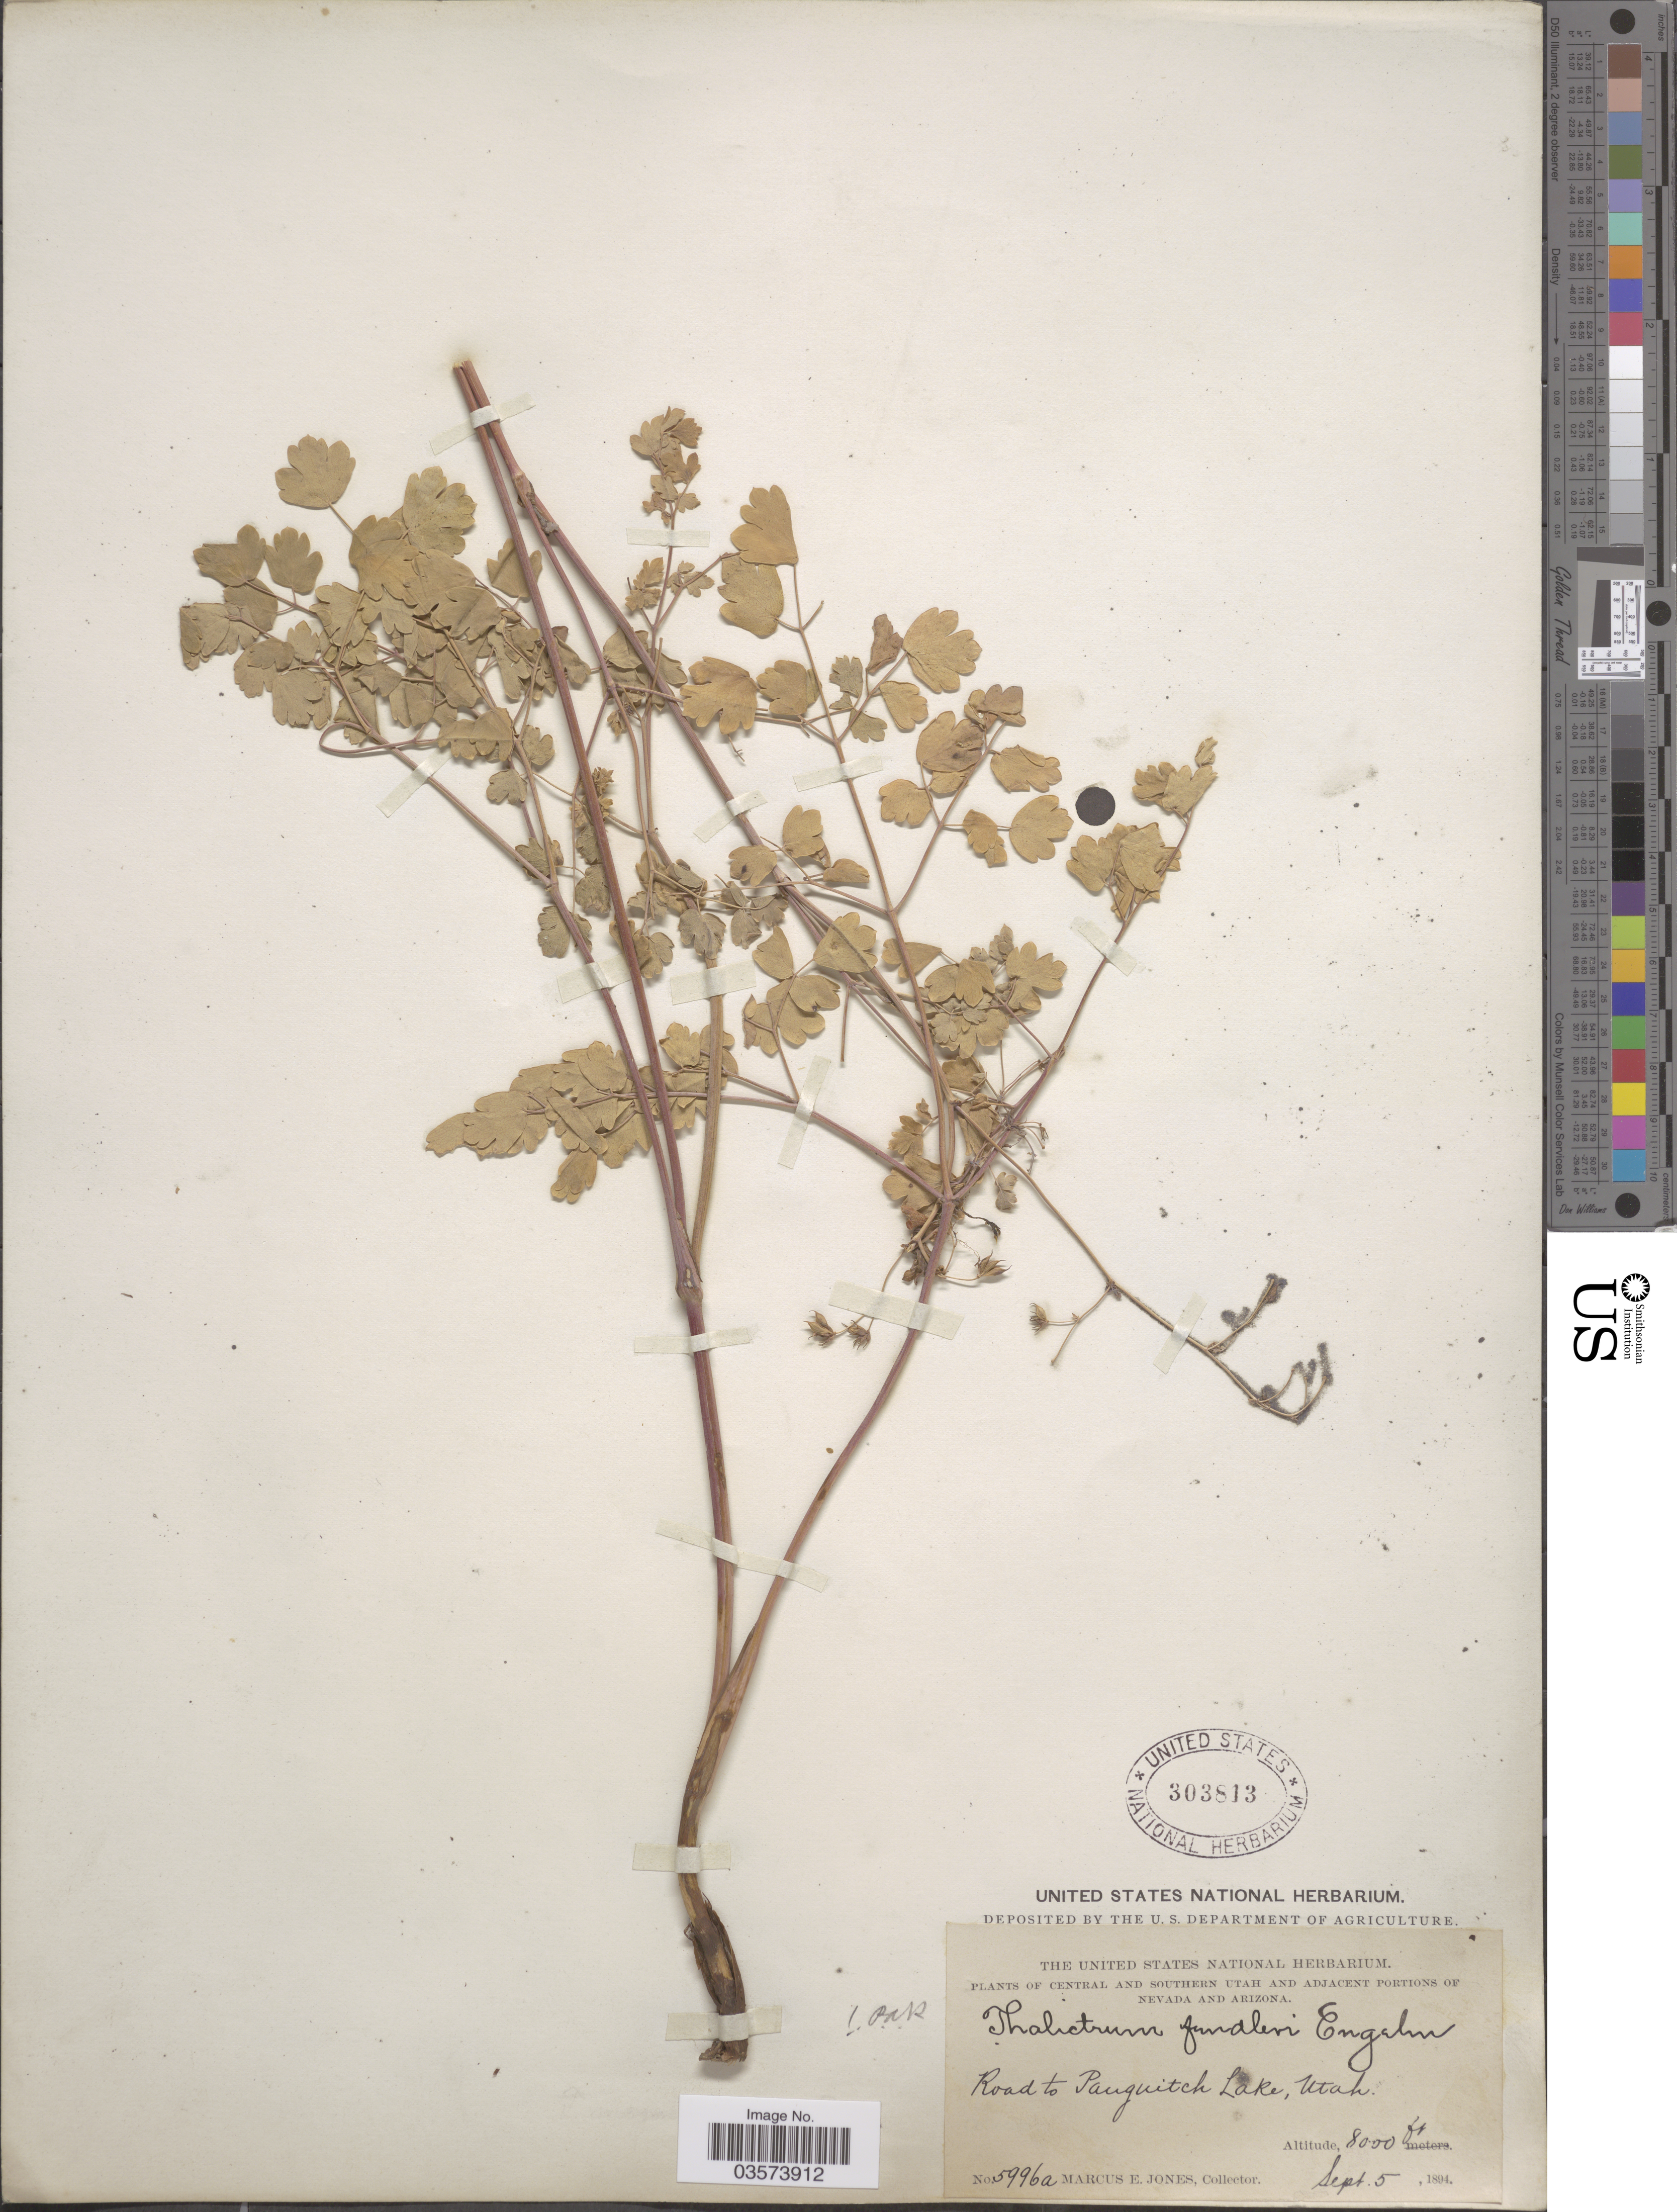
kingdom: Plantae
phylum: Tracheophyta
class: Magnoliopsida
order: Ranunculales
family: Ranunculaceae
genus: Thalictrum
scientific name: Thalictrum fendleri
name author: Engelm. ex A. Gray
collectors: M. E. Jones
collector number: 5996a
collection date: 1894-09-05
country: United States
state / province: Utah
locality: Central and Southern Utah. Road to Panguitch Lake.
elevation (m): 2438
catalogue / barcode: US 303813